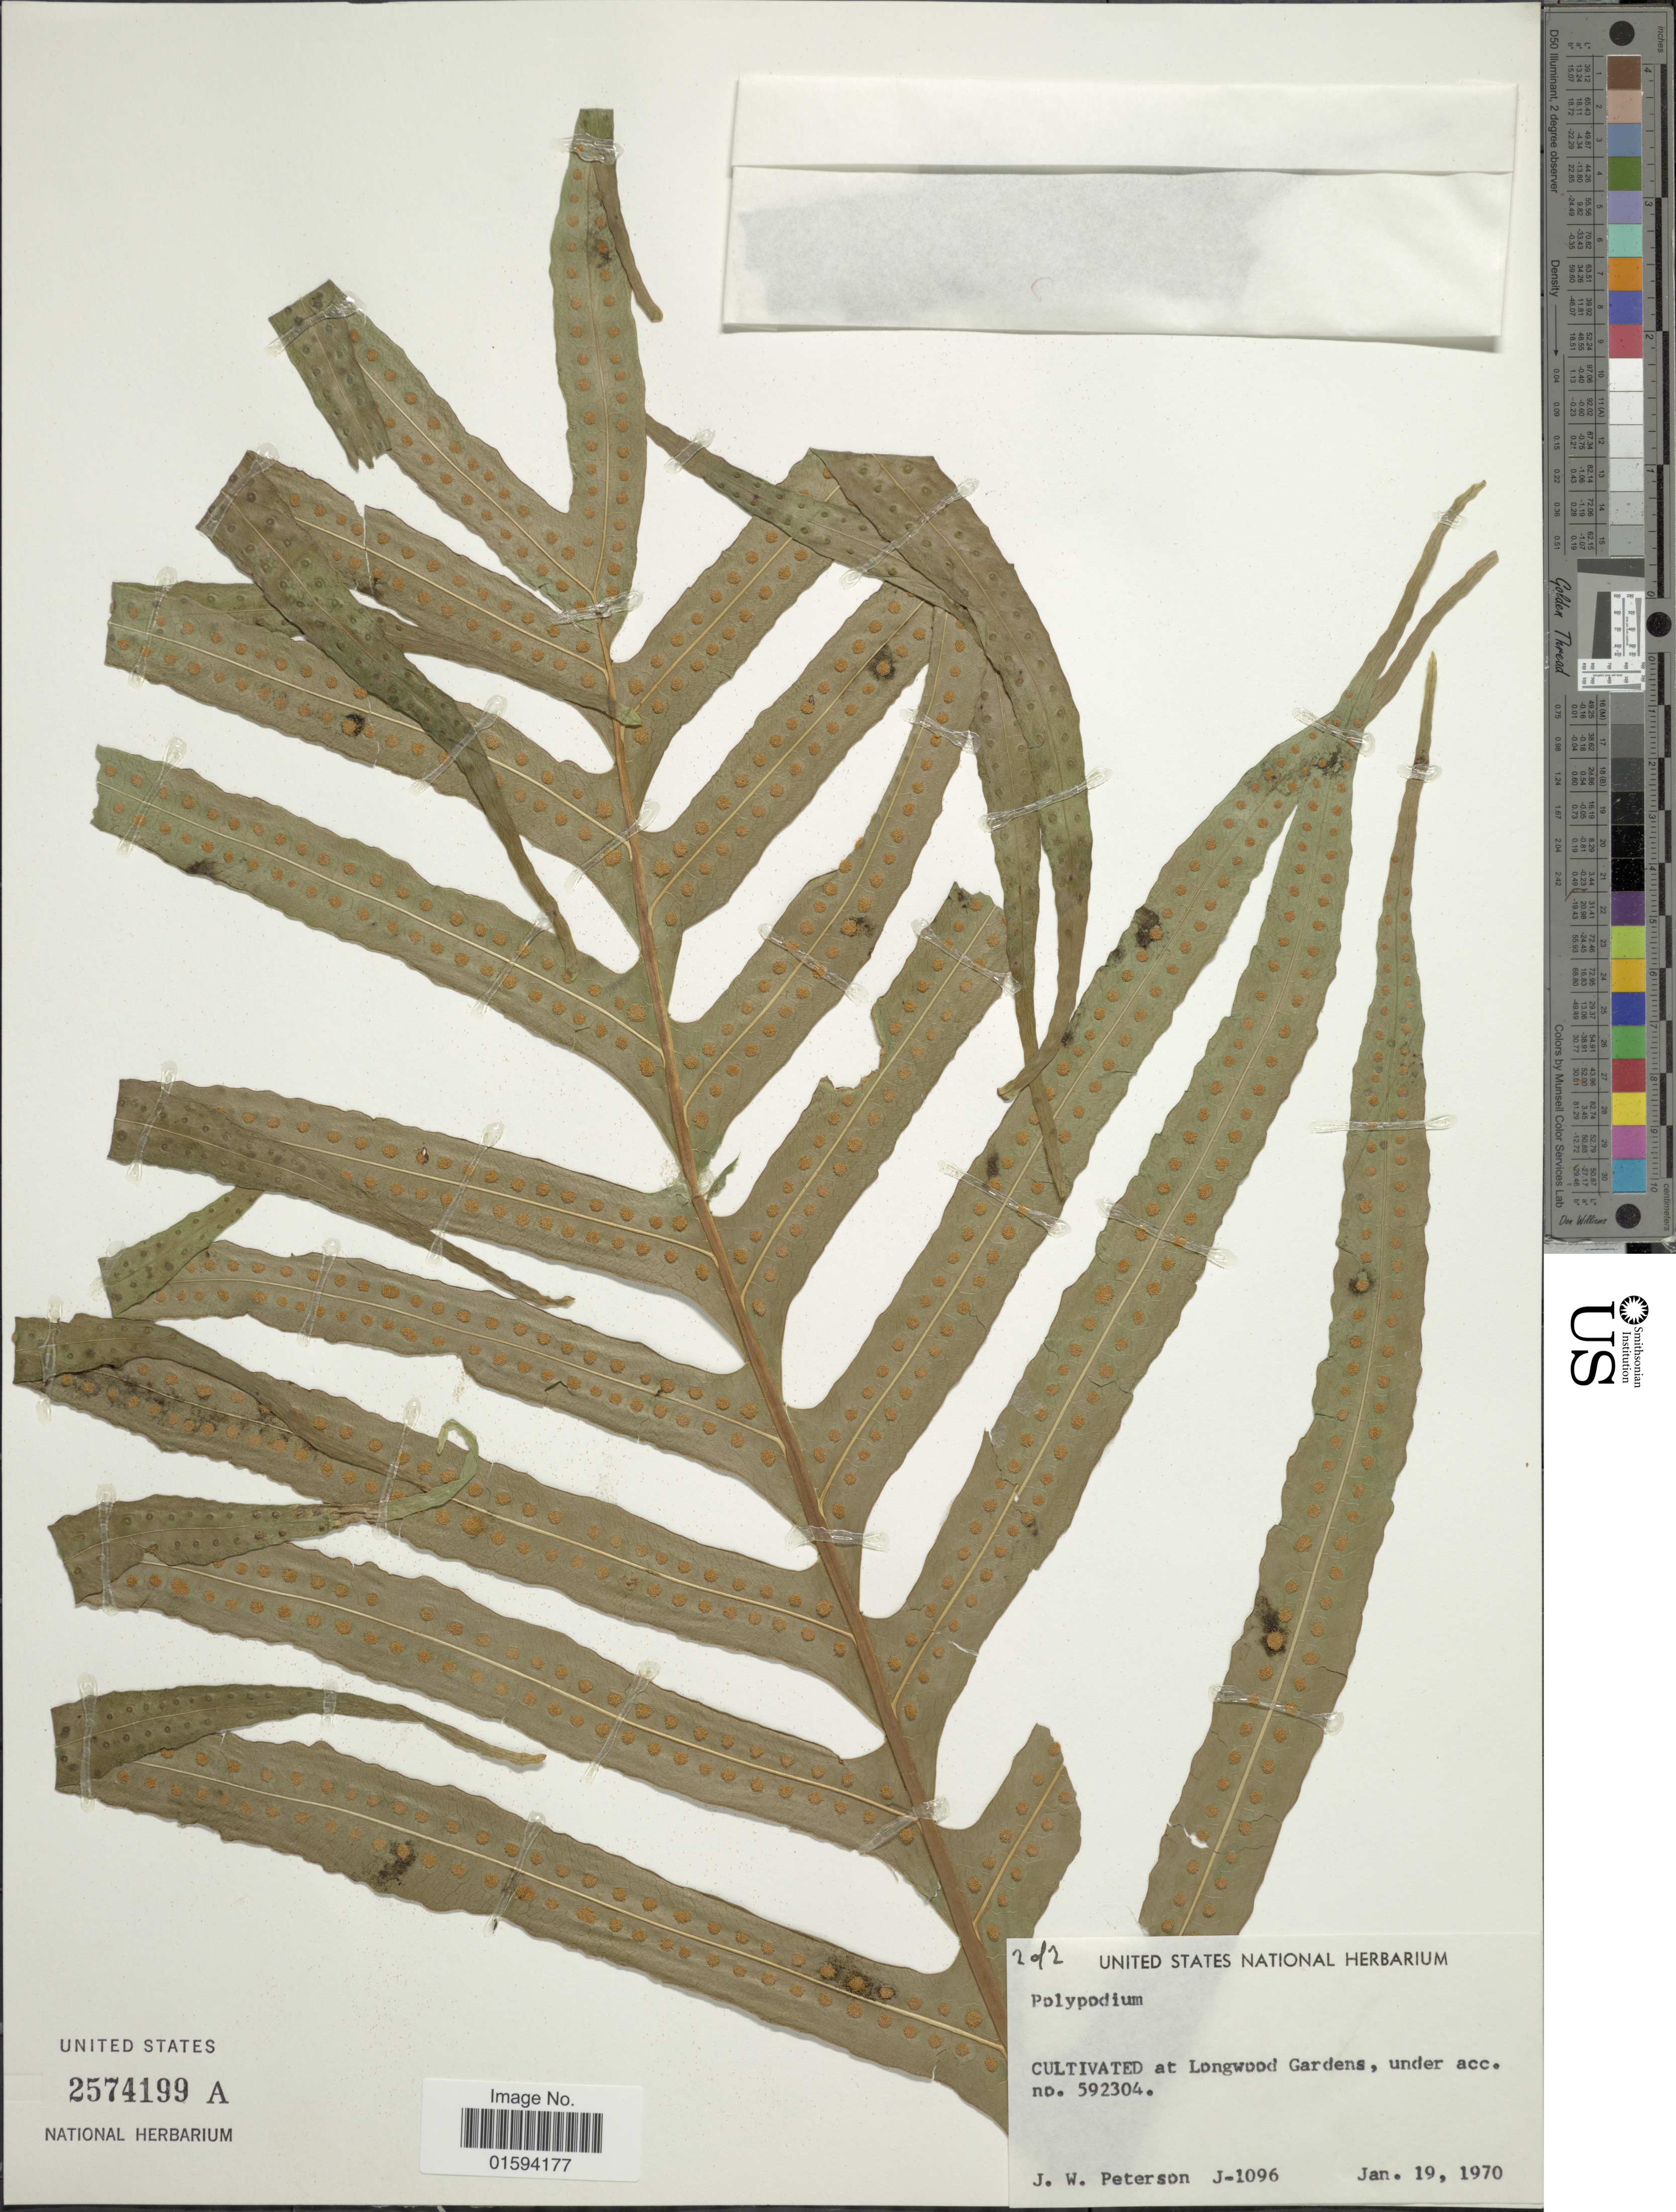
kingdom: Plantae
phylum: Tracheophyta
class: Polypodiopsida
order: Polypodiales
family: Polypodiaceae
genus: Polypodium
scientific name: Polypodium sp.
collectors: J. W. Peterson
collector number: J-1096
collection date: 1970-01-19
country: United States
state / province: Pennsylvania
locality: At Longwood Gardens, under acc. no. 592304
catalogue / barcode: US 2574199A